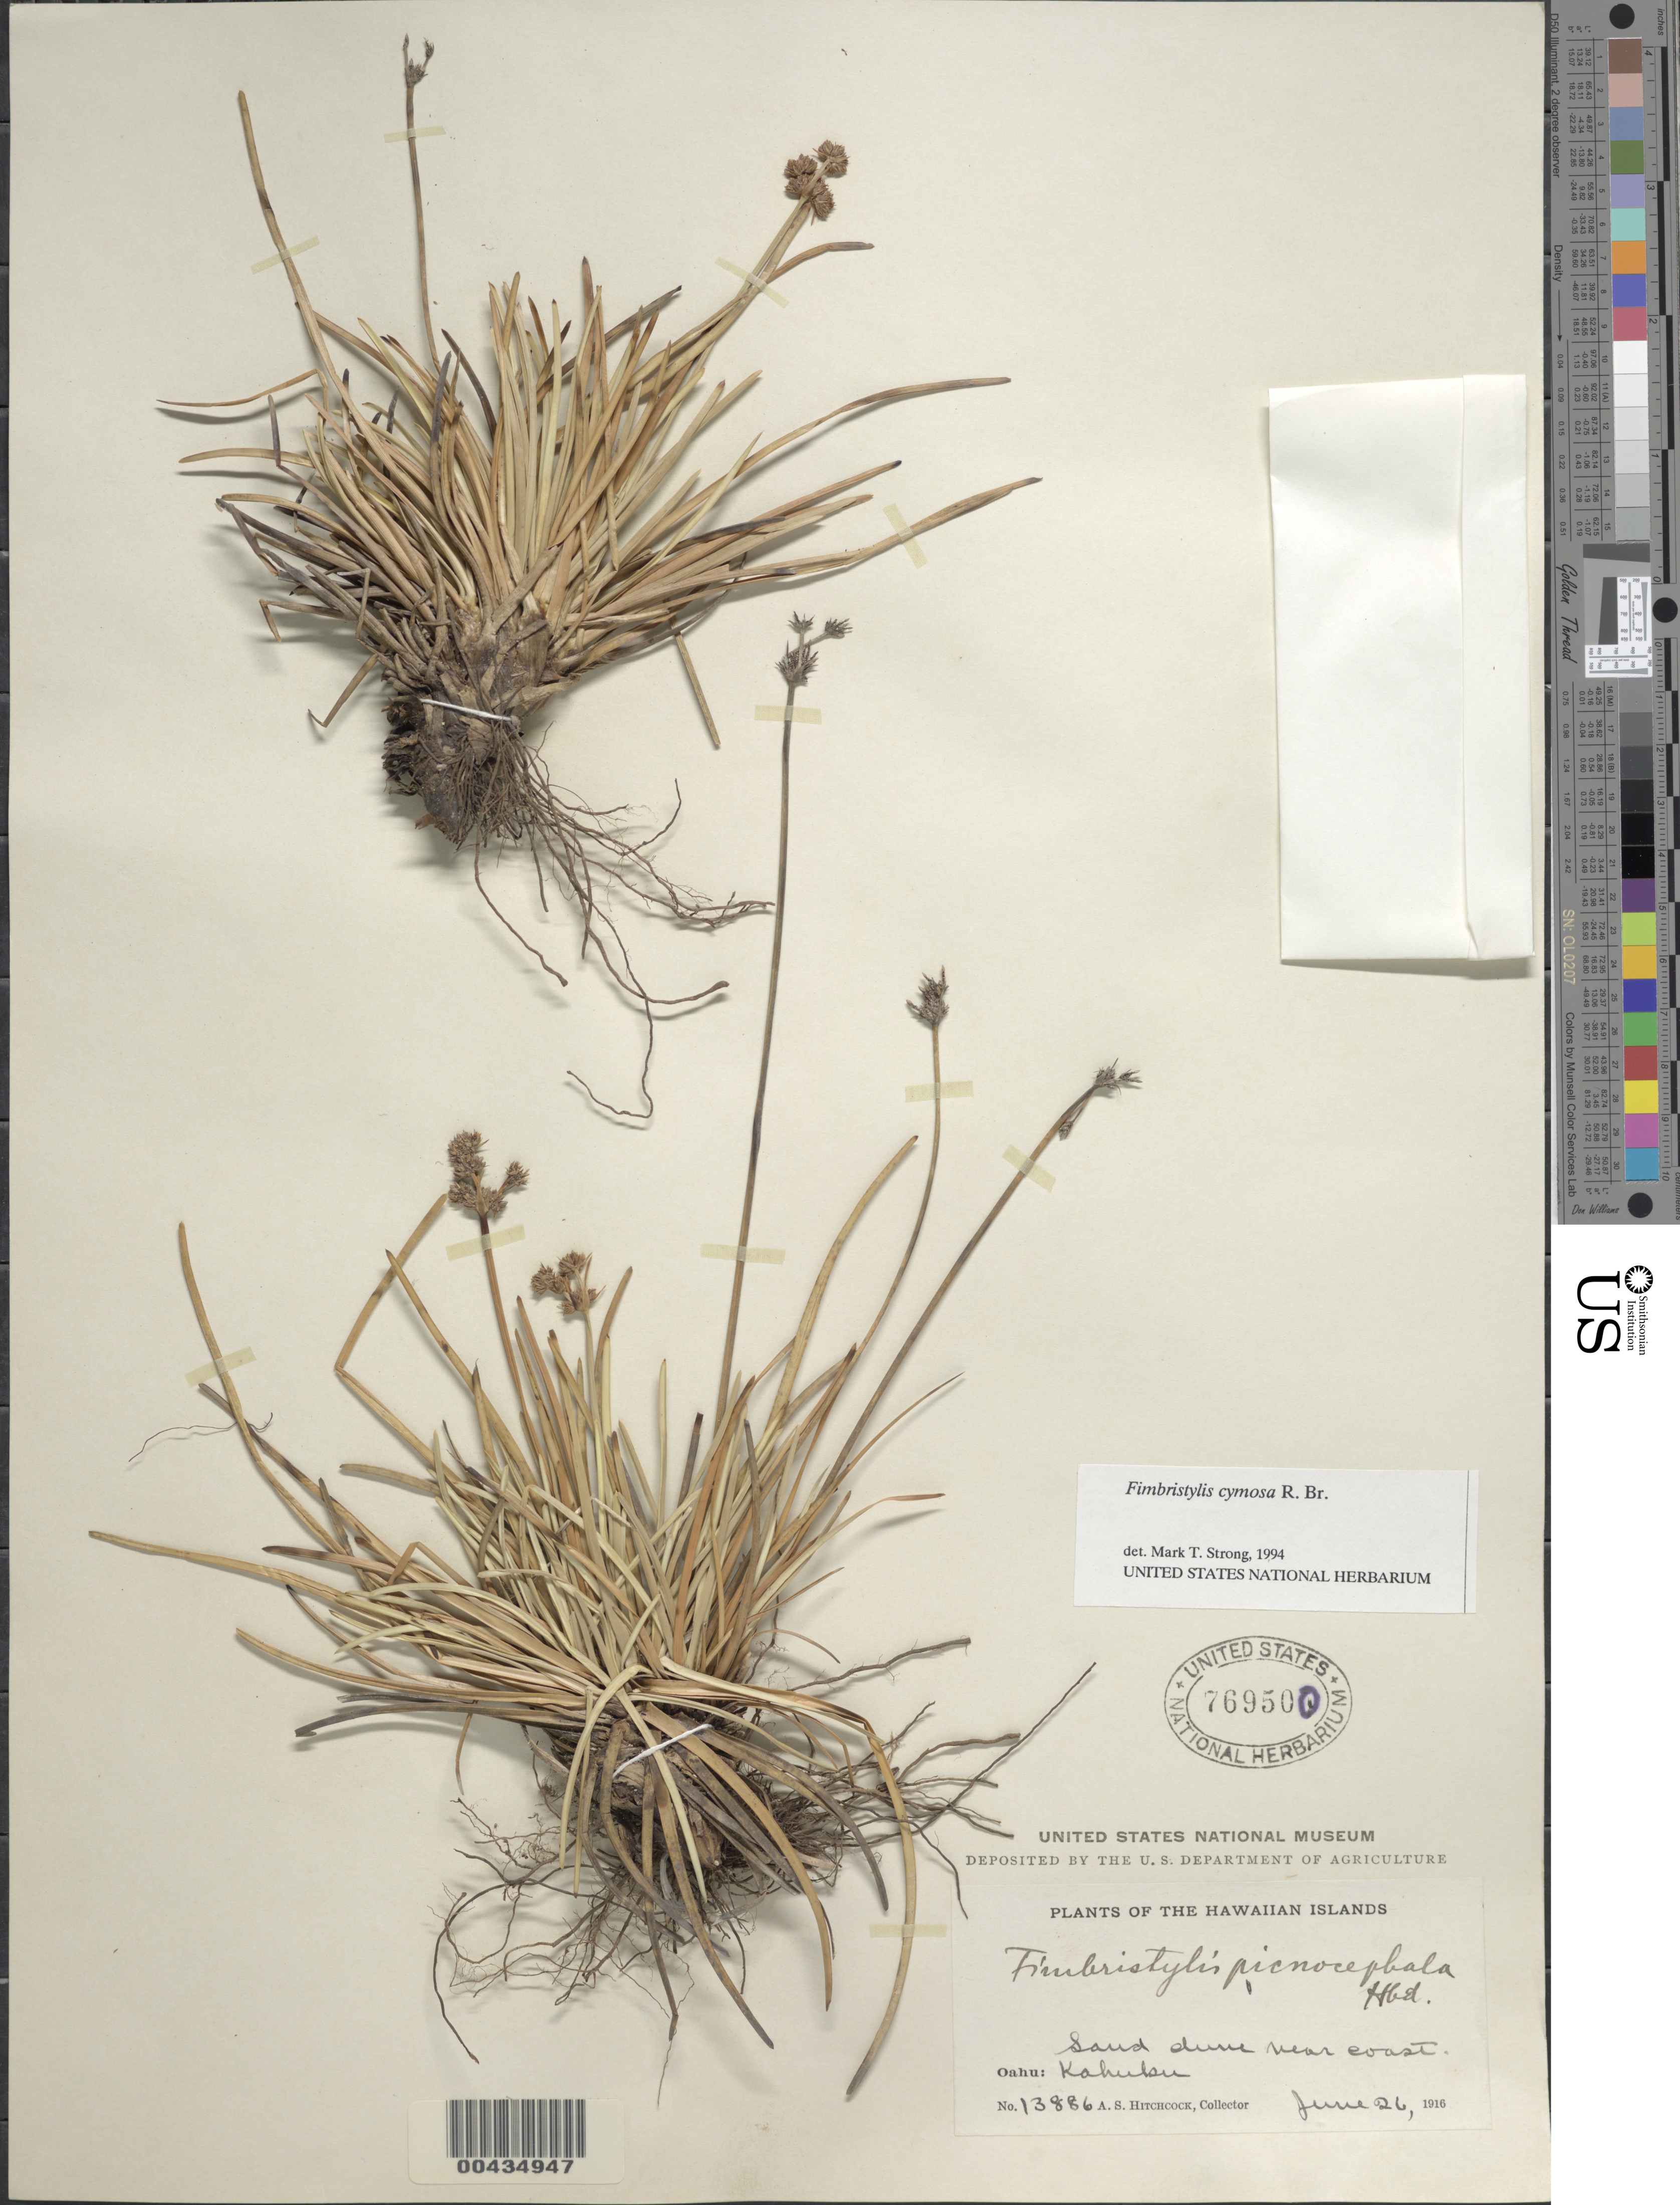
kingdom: Plantae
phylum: Tracheophyta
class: Liliopsida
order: Poales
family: Cyperaceae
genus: Fimbristylis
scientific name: Fimbristylis cymosa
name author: R. Br.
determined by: Strong, M. T., (US), Smithsonian Institution - National Museum of Natural History (UNITED STATES)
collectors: A. S. Hitchcock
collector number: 13886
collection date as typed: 26 Jun 1916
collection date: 1916-06-26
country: United States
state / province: Hawaii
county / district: Honolulu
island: Oahu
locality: Kahuku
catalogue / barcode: US 769500